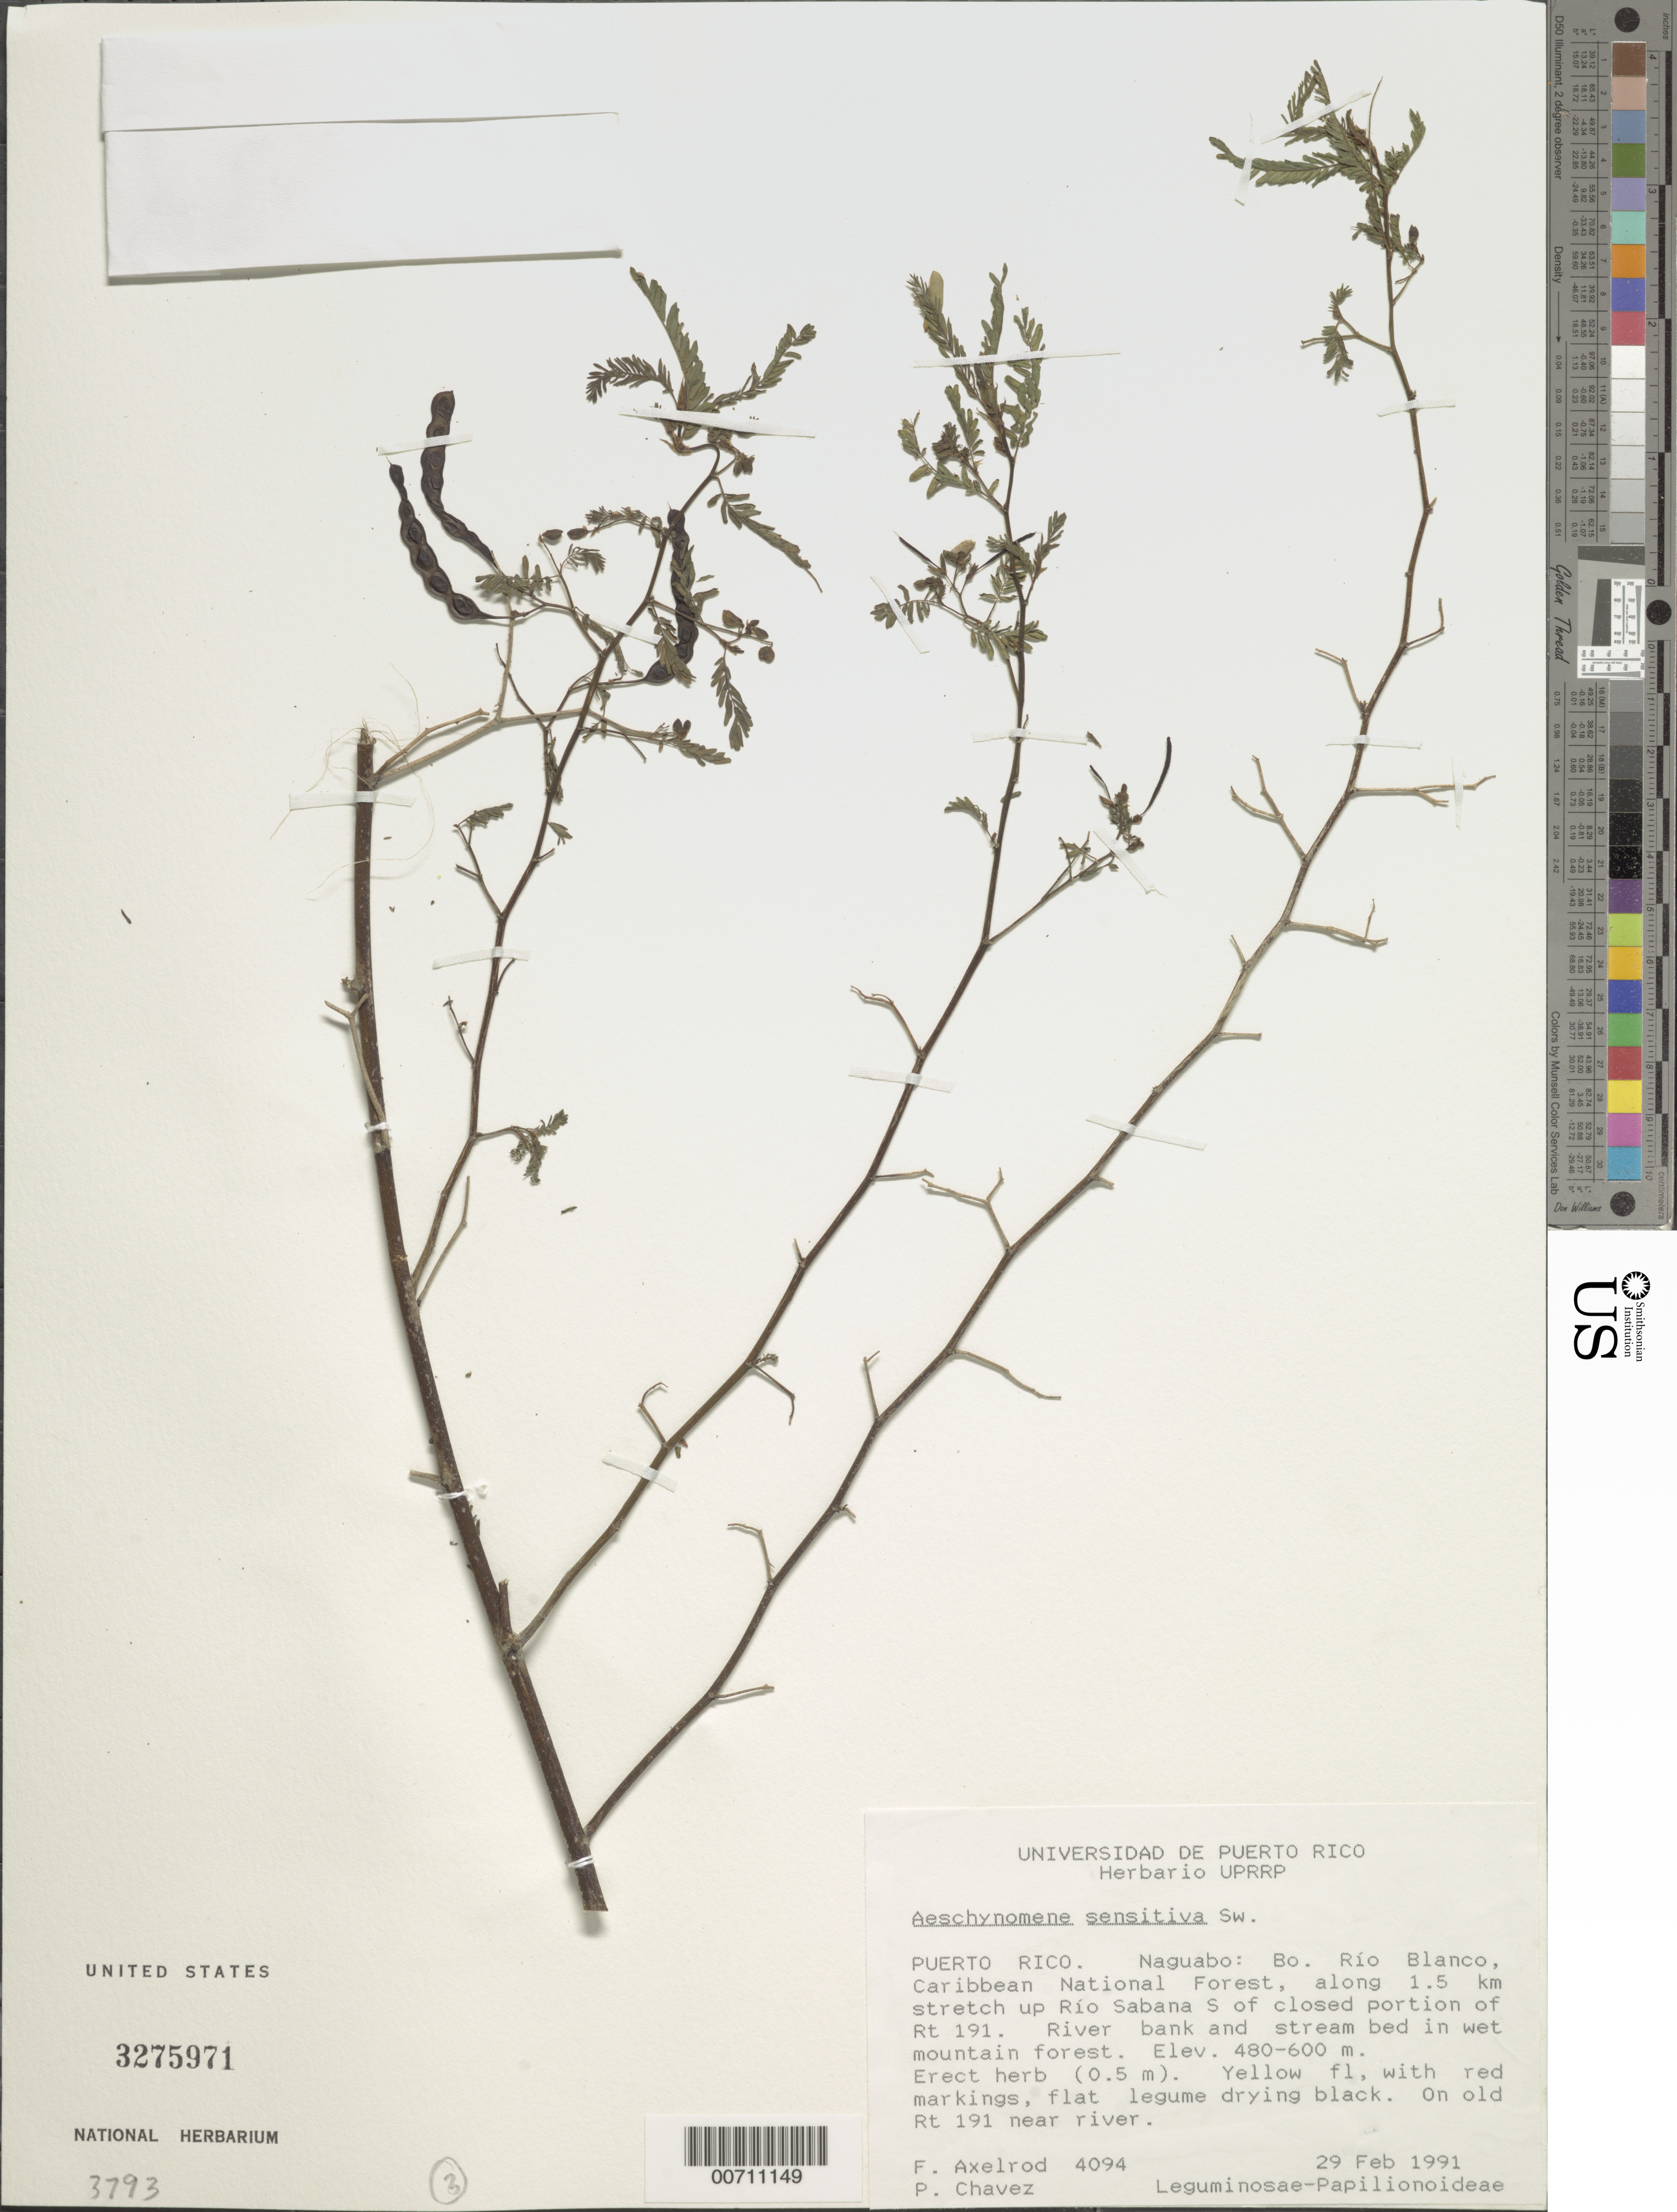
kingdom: Plantae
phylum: Tracheophyta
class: Magnoliopsida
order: Fabales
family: Fabaceae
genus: Aeschynomene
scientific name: Aeschynomene sensitiva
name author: Sw.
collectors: F. S. Axelrod & P. Chavez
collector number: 4094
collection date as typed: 29 Feb 1991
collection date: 1991-02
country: Puerto Rico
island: Greater Antilles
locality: Naguabo: Bo. Rio Blanco, Carib. Natl. Forest, along 1.5 km stretch up Rio Sabana S of closed portion of Rt 191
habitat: River bank and stream bed in wet mountain forest; On old Rt 191 near River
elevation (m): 480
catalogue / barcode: US 3275971